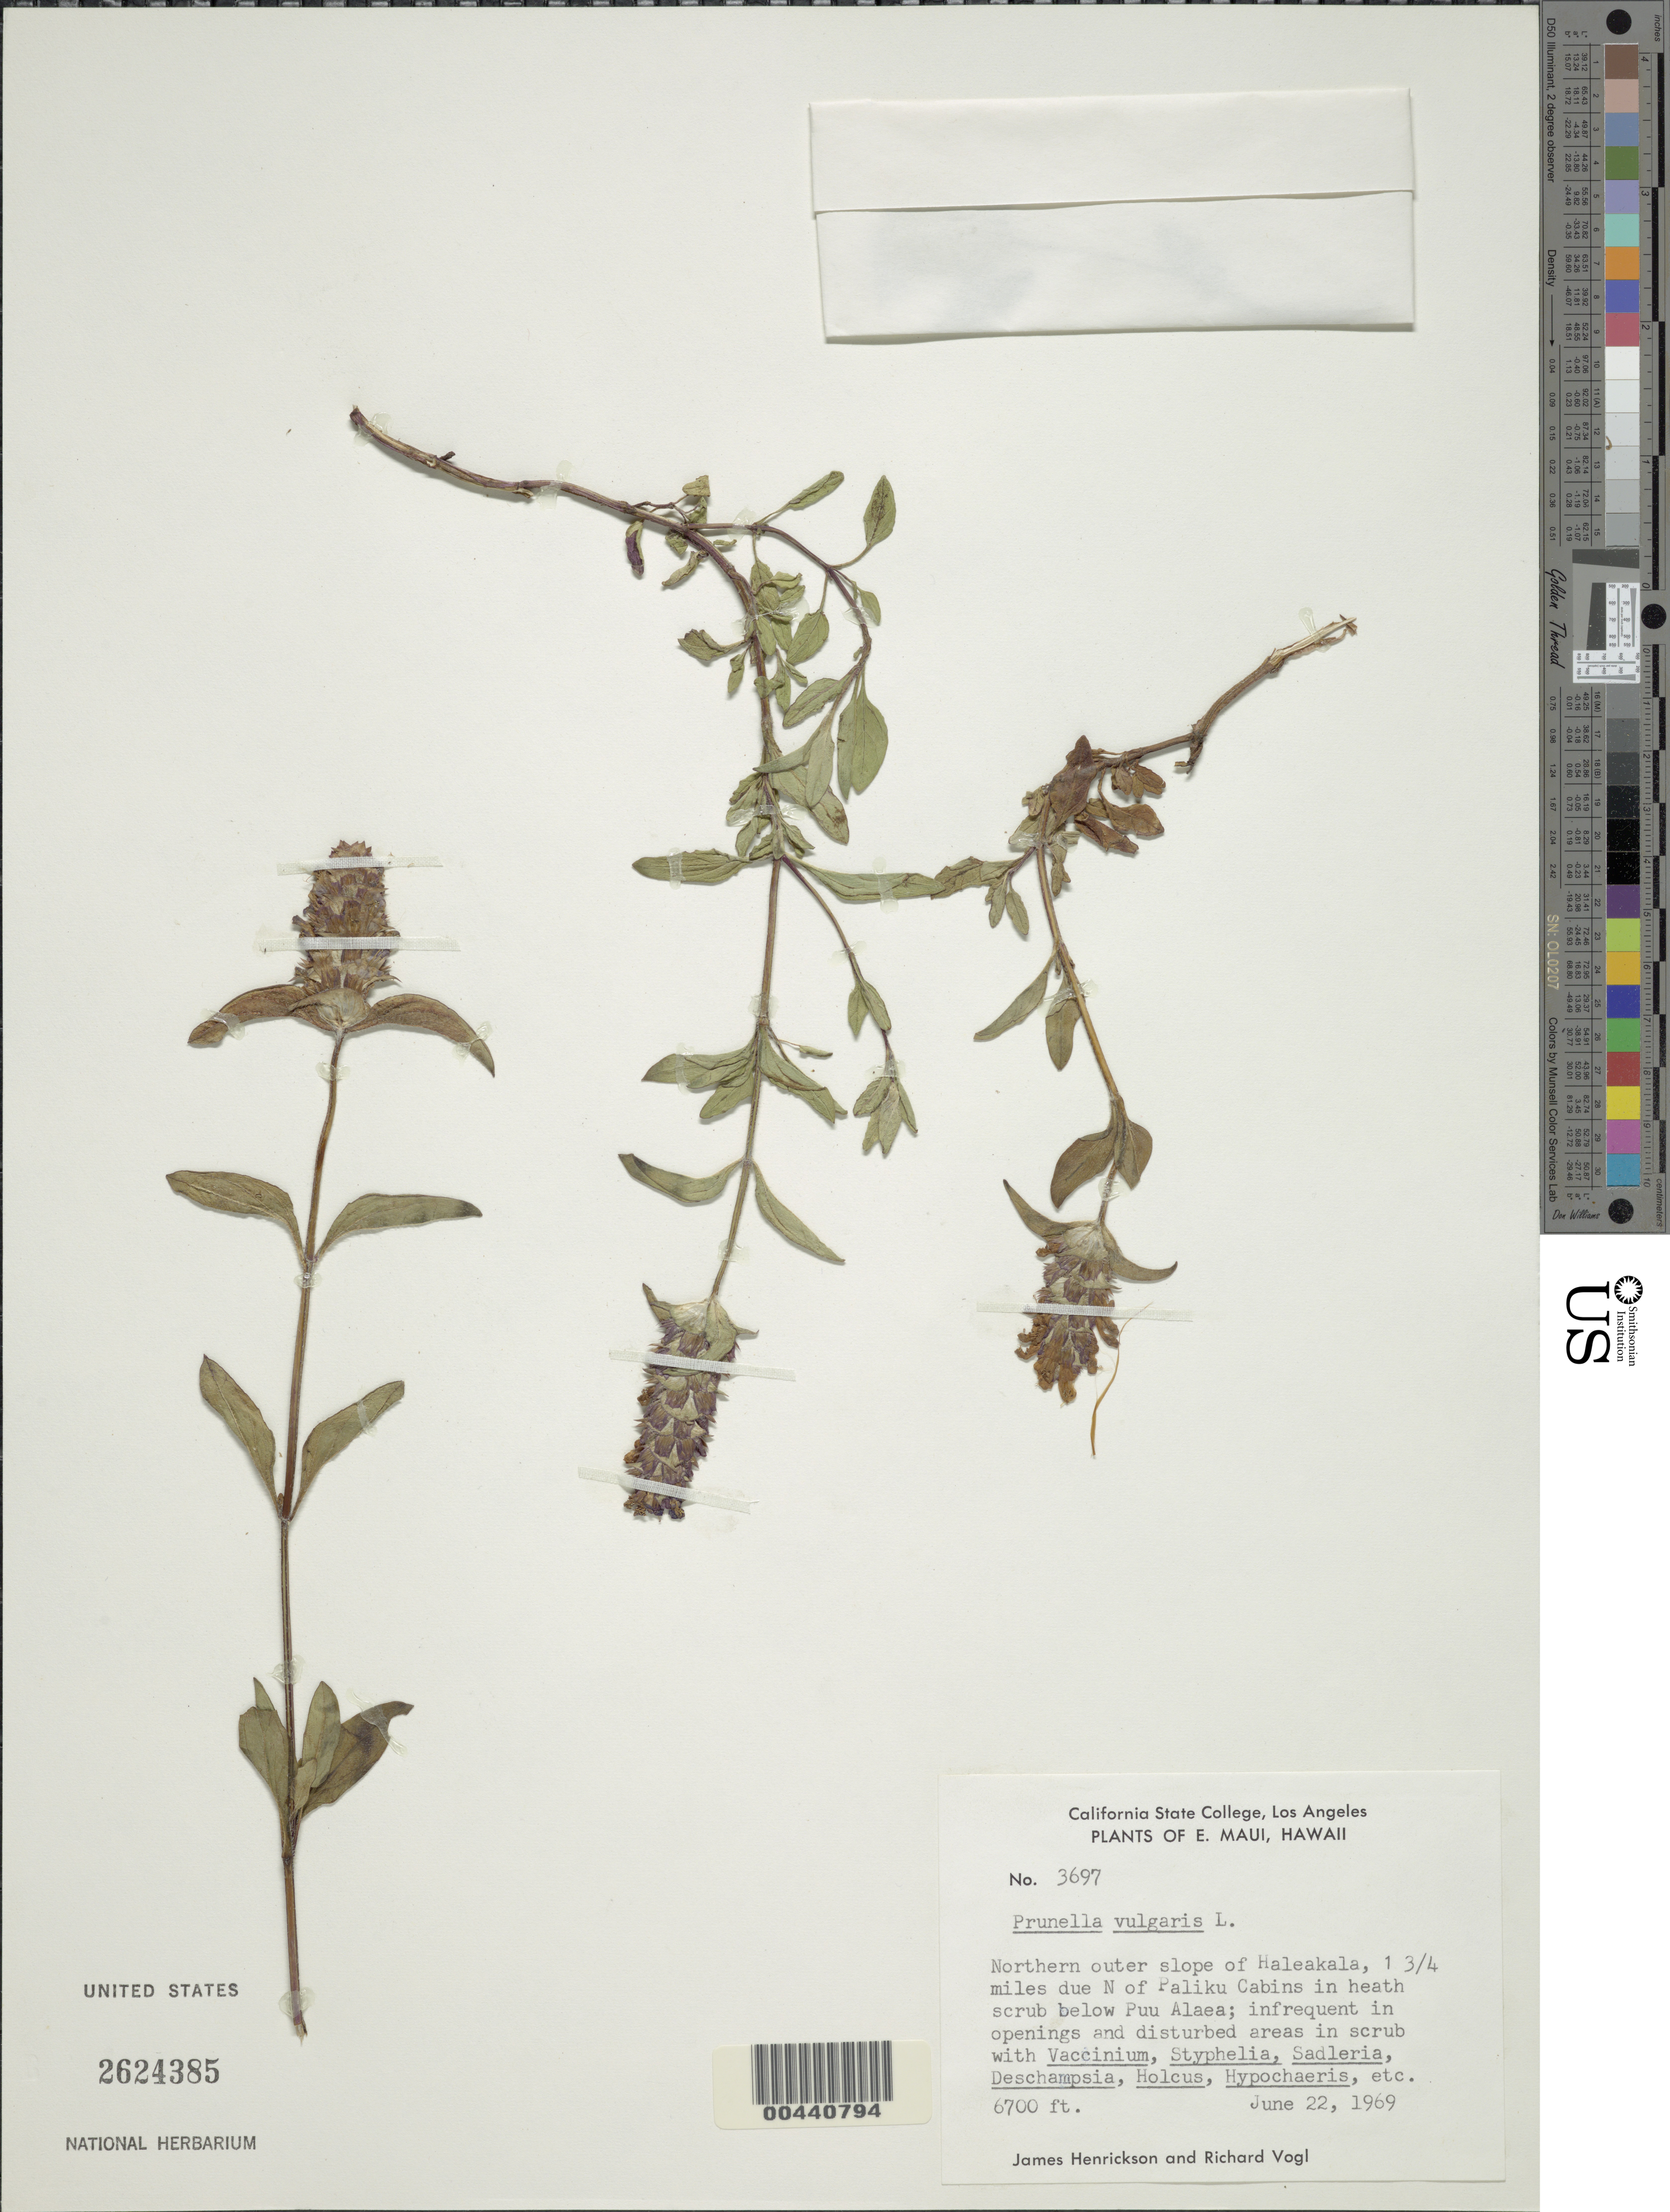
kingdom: Plantae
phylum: Tracheophyta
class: Magnoliopsida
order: Lamiales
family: Lamiaceae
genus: Prunella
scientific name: Prunella vulgaris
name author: L.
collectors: J. S. Henrickson & R. Vogl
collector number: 3697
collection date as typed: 22 Jun 1969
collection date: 1969-06-22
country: United States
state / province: Hawaii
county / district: Maui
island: Maui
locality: N outer slope of Haleakala, 1.75 mi due N of Paliku Cabins, below Puu Alaea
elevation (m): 2042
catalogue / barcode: US 2624385